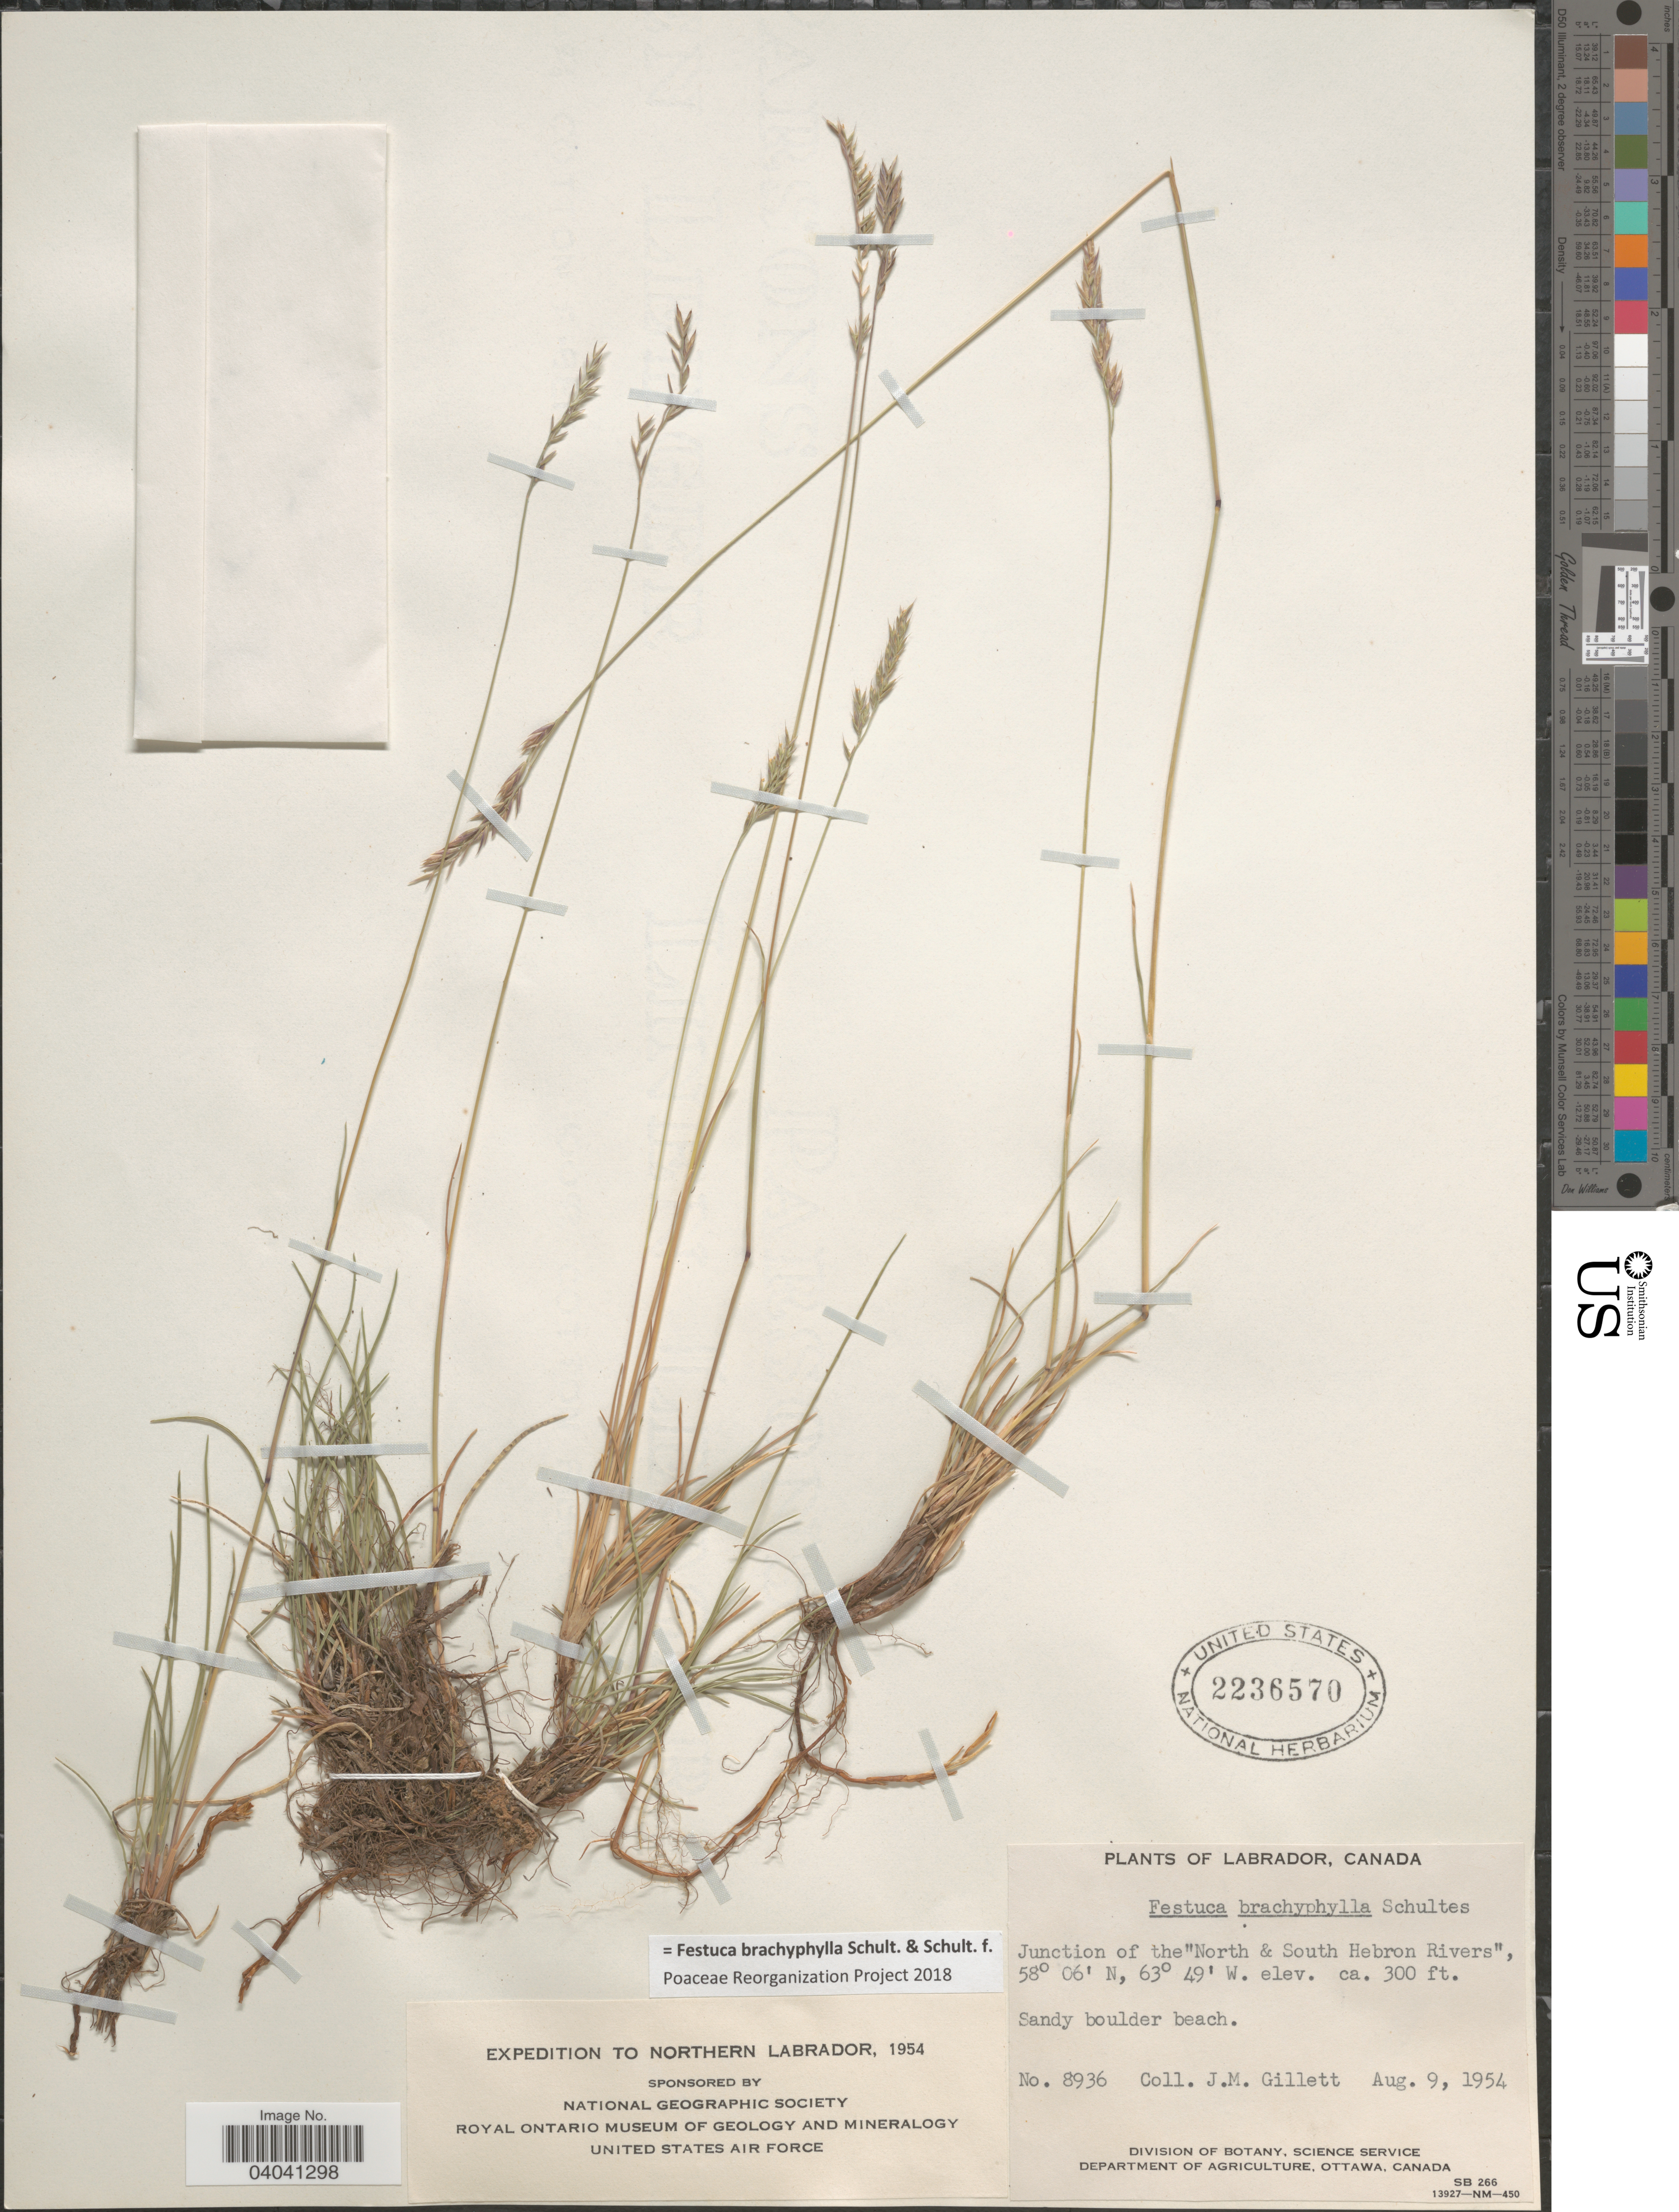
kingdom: Plantae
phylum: Tracheophyta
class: Liliopsida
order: Poales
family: Poaceae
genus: Festuca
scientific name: Festuca brachyphylla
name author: Schult. & Schult. f.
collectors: J. M. Gillett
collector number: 8936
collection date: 1954-08-09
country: Canada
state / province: Newfoundland and Labrador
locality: Labrador. Junction of the "North & South Hebron Rivers".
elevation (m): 91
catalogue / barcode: US 2236570